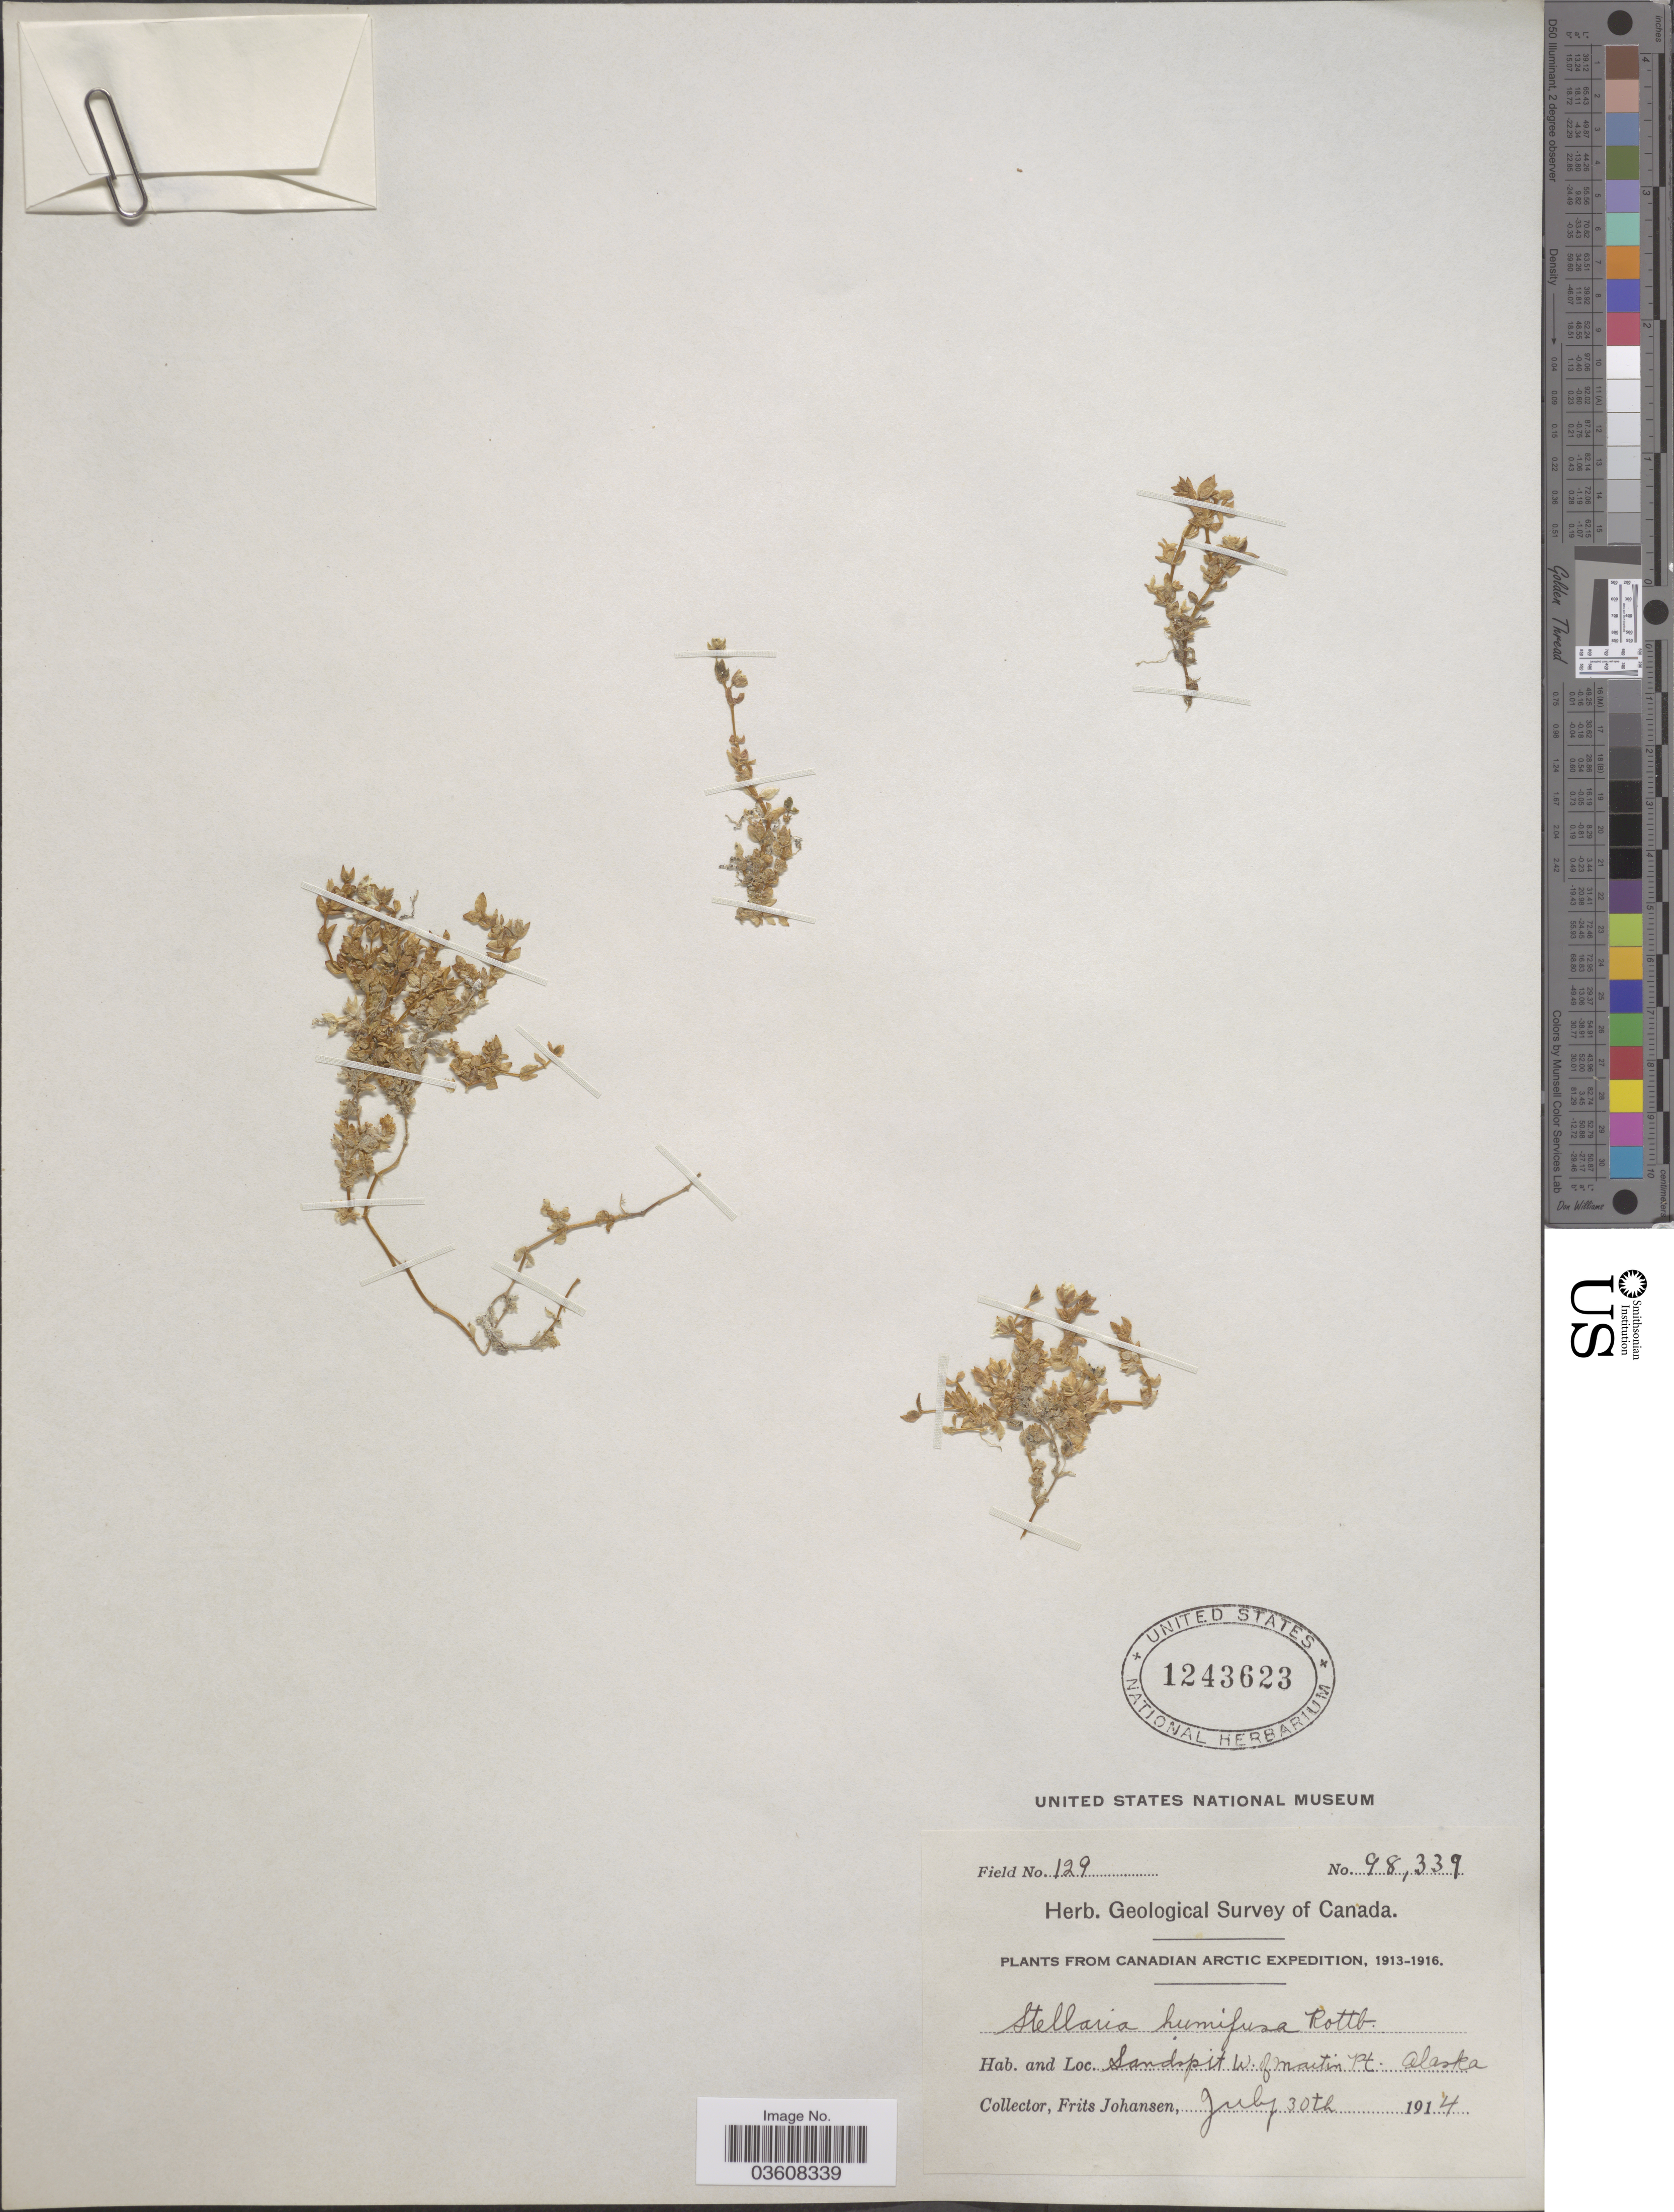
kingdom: Plantae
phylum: Tracheophyta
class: Magnoliopsida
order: Caryophyllales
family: Caryophyllaceae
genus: Stellaria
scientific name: Stellaria humifusa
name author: Rottb.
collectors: F. Johansen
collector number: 98339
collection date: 1914-07-30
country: United States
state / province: Alaska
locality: Sandspit W. of Martin Pt.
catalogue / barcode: US 1243623